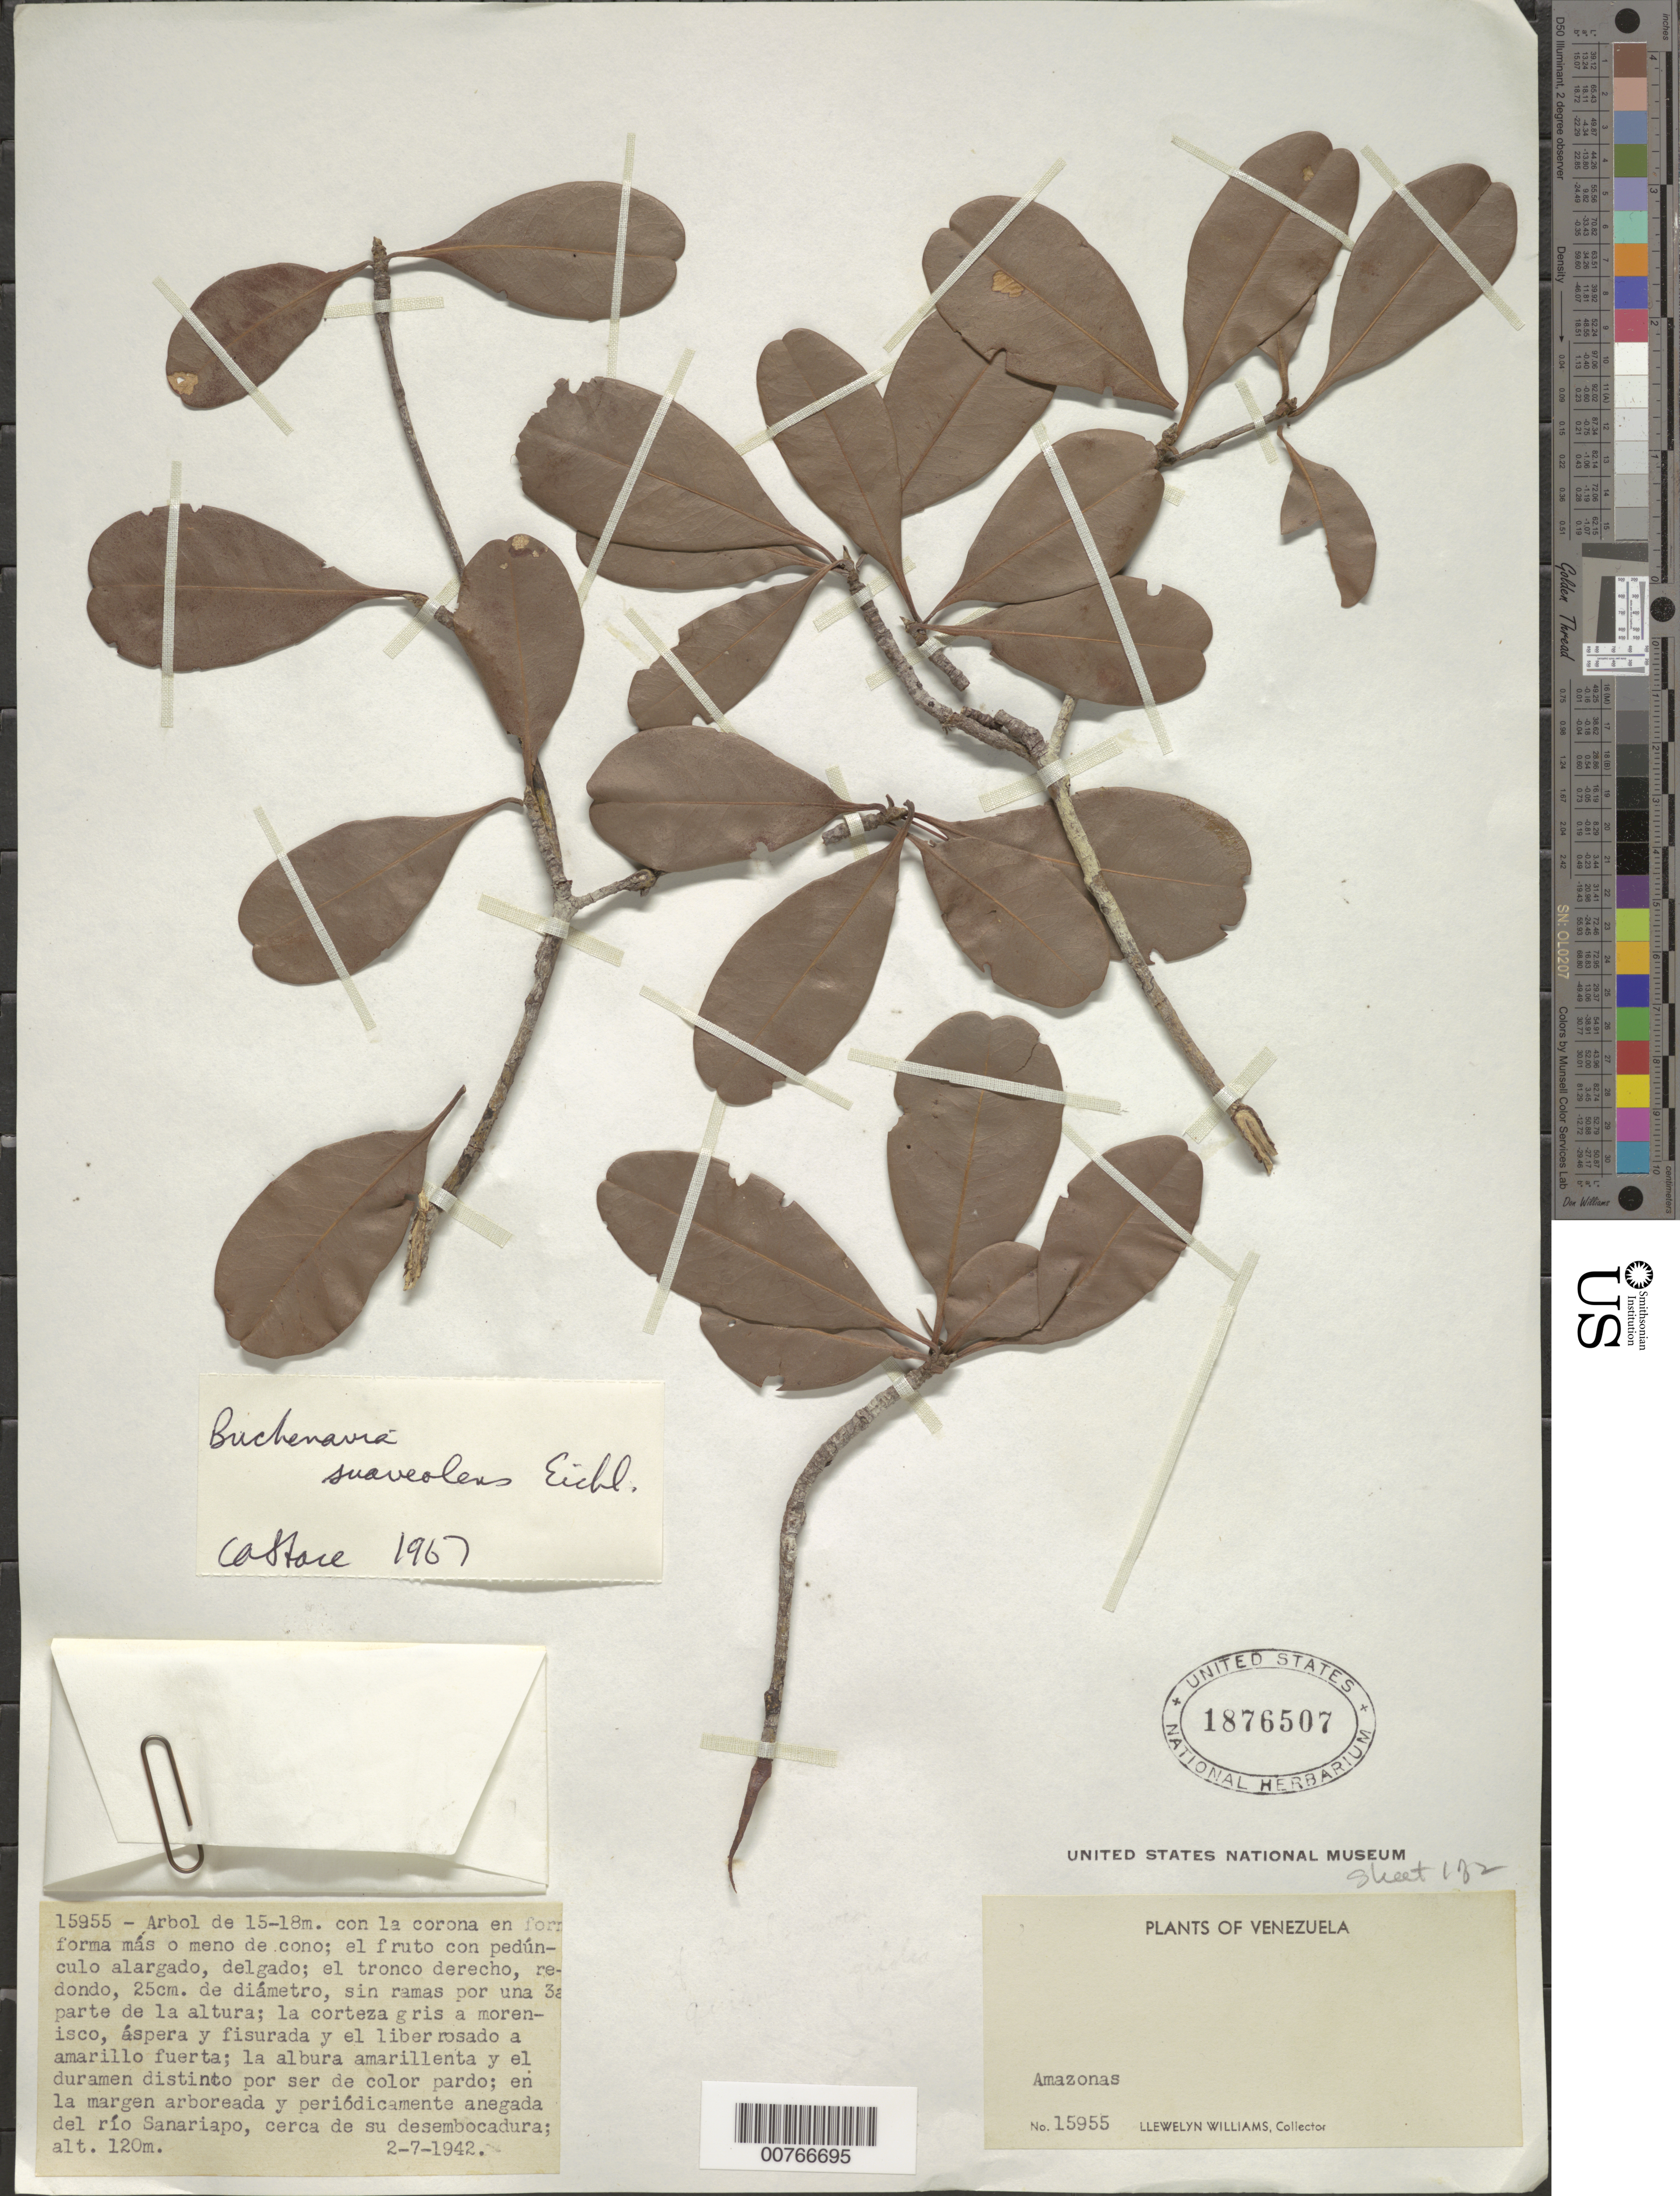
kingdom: Plantae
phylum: Tracheophyta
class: Magnoliopsida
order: Myrtales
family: Combretaceae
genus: Terminalia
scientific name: Terminalia suaveolens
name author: (Eichler) Gere & Boatwr.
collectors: Ll. Williams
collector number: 15955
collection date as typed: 2-Jul-42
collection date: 1942-07-02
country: Venezuela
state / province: Amazonas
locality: Río Sanariapo, cerca de su desembocadura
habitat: Margen arboreada y periódicamente anegada del río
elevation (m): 120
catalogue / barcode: US 1876507